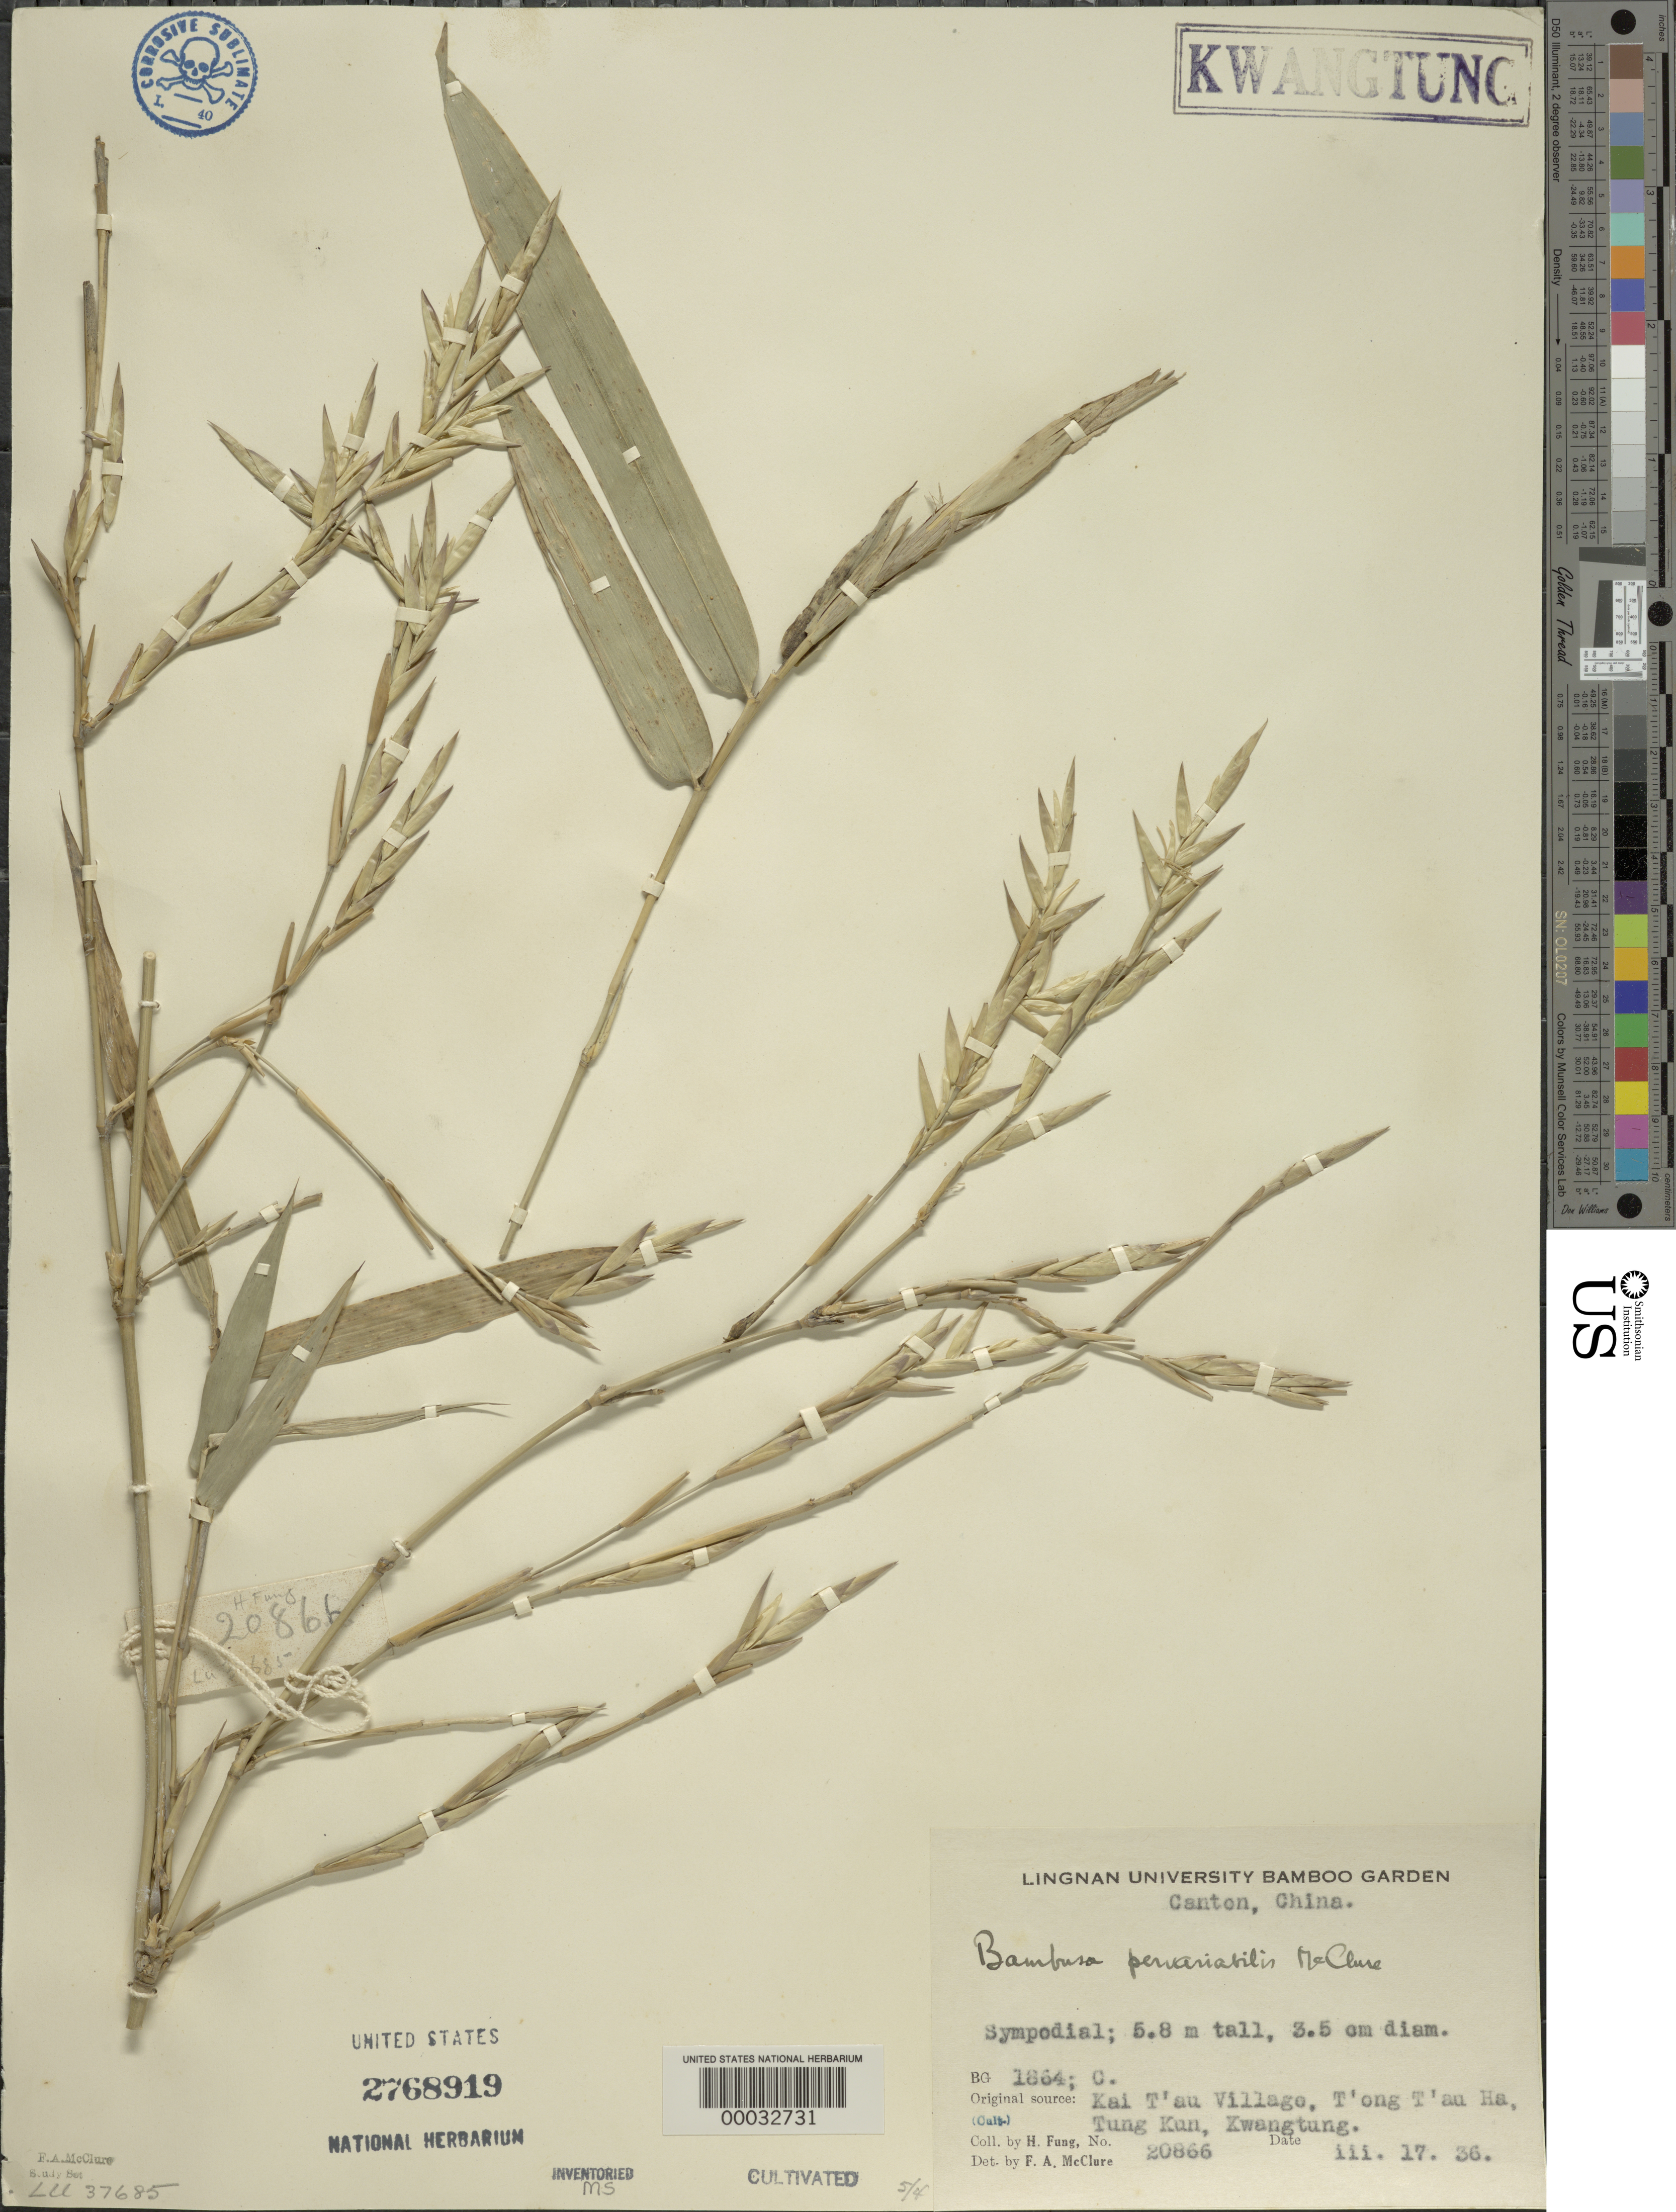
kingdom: Plantae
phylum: Tracheophyta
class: Liliopsida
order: Poales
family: Poaceae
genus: Bambusa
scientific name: Bambusa pervariabilis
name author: McClure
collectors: H. L. Fung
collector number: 20866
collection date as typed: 17 Mar 1936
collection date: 1936-03-17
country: China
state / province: Guangdong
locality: Kai t'au, t'ong t'au ha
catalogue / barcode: US 2768919